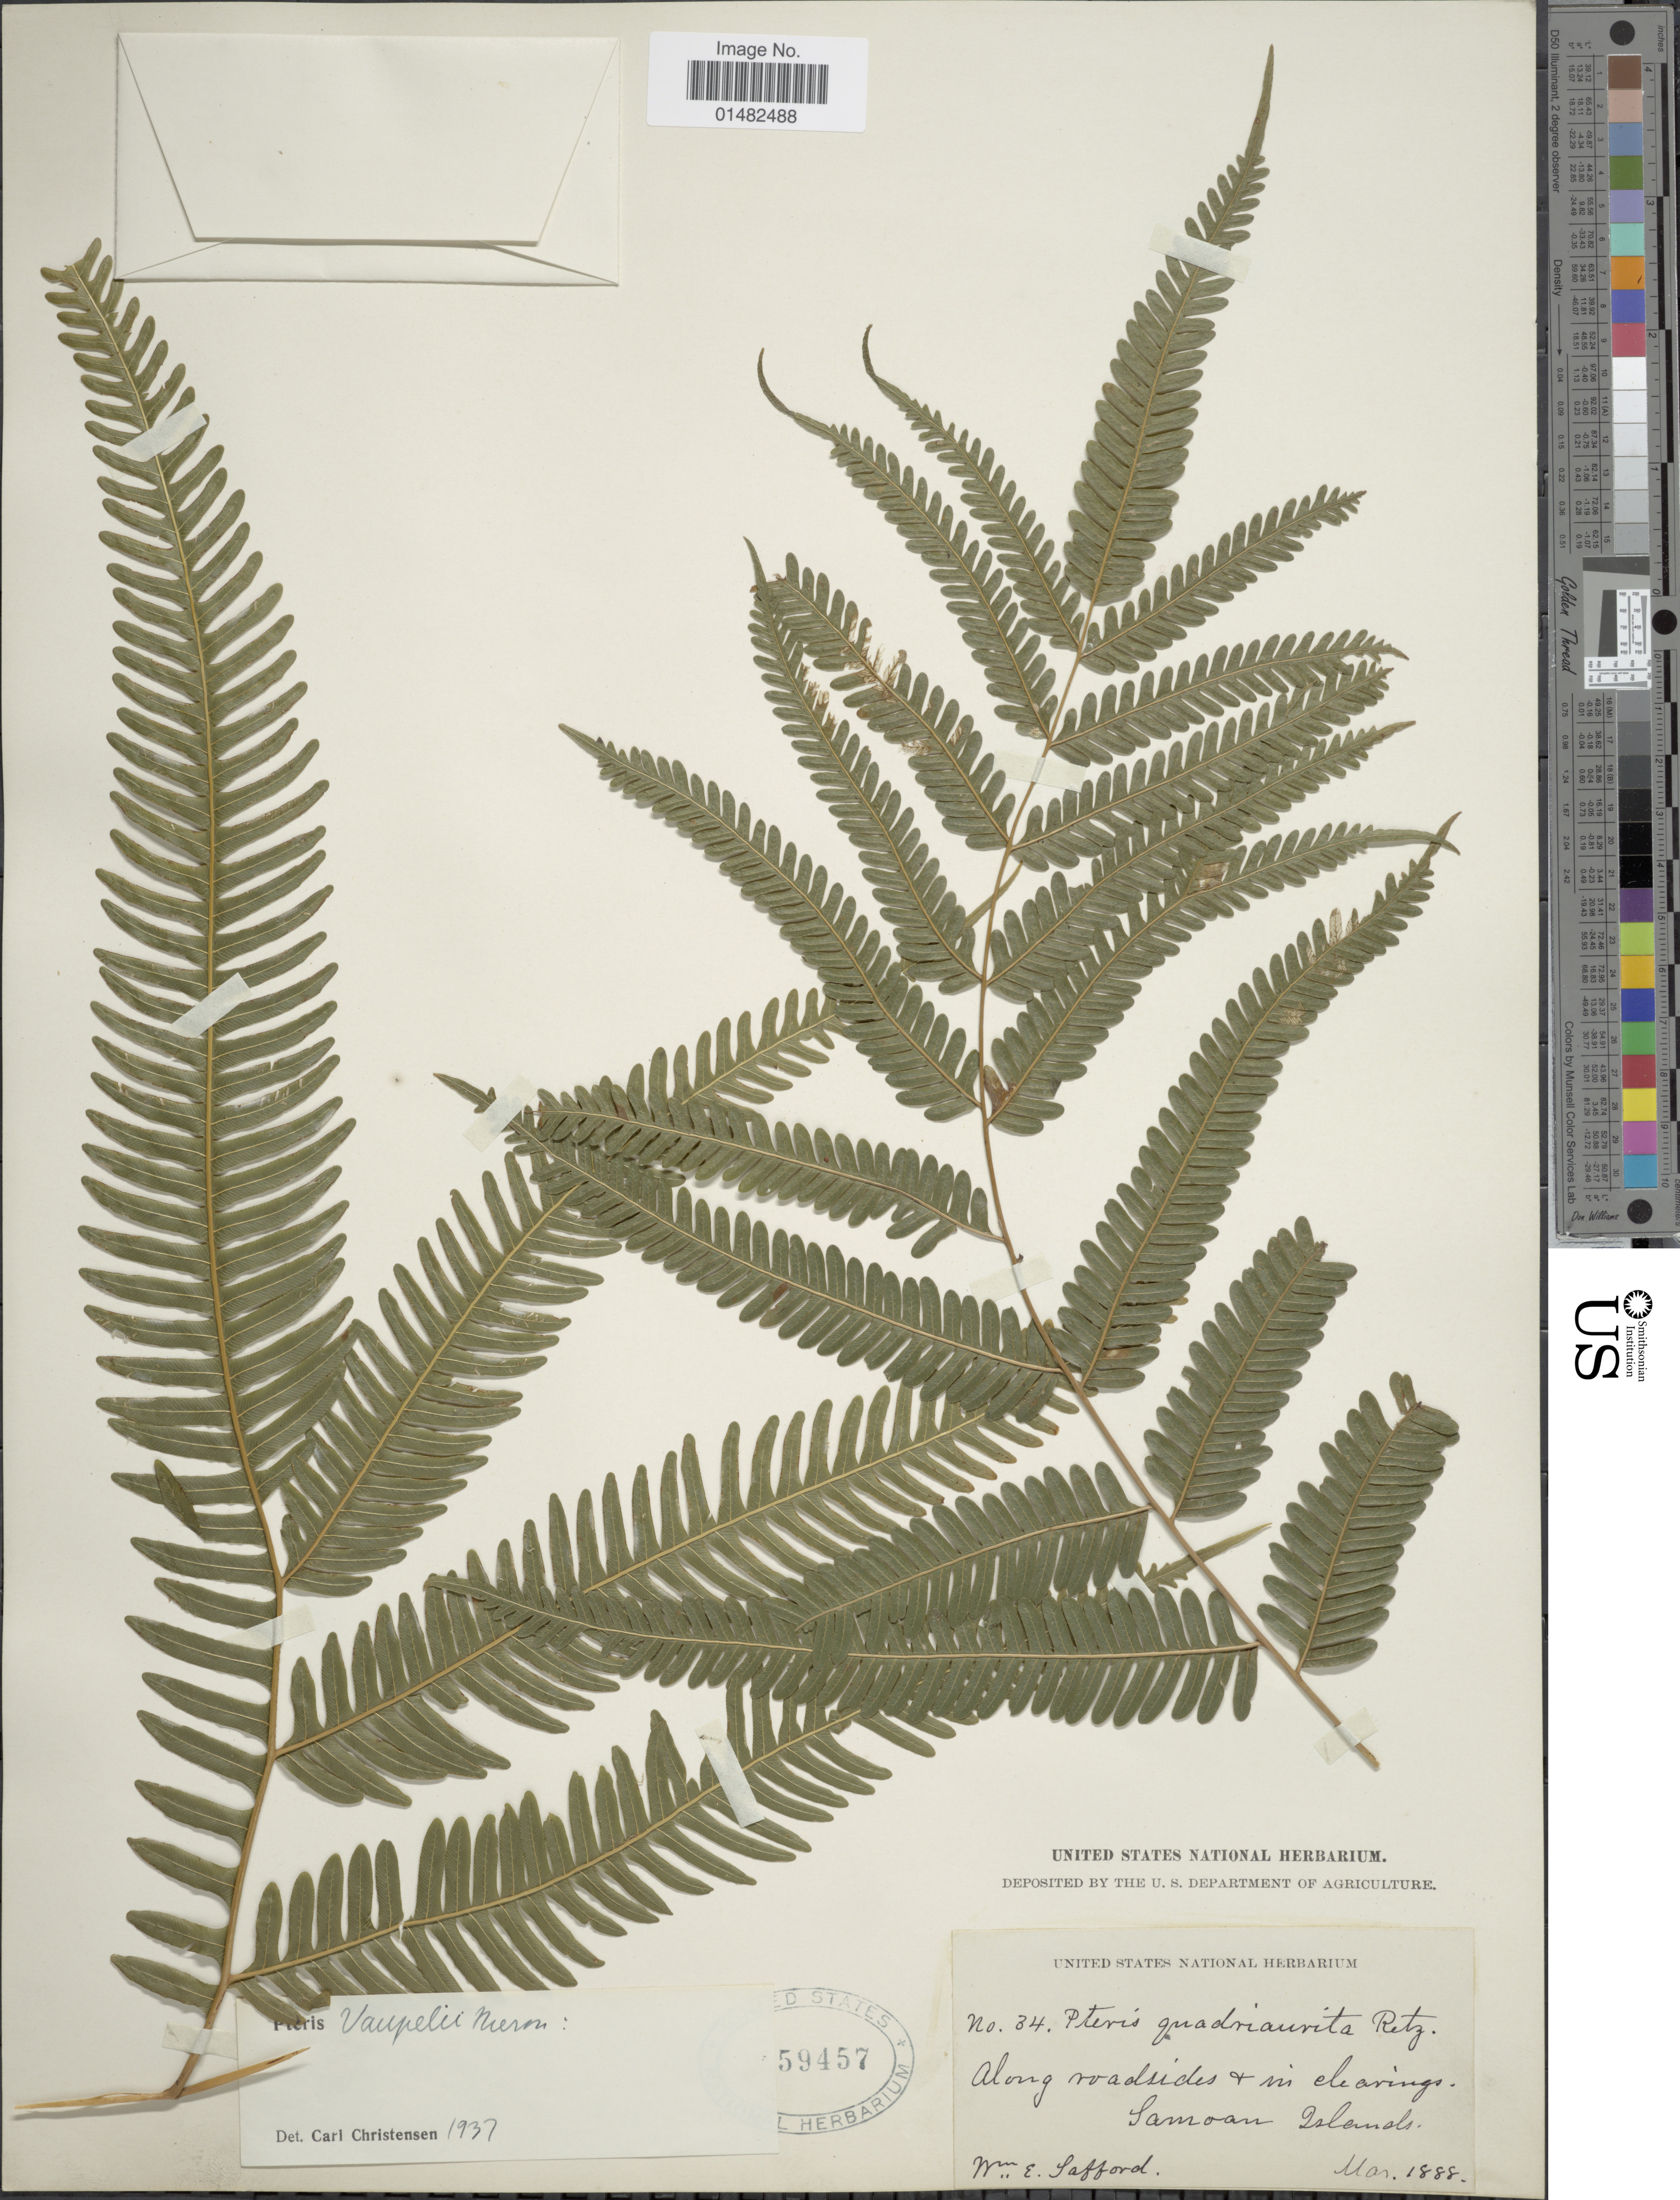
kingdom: Plantae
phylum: Tracheophyta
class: Polypodiopsida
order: Polypodiales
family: Pteridaceae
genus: Pteris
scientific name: Pteris vaupelii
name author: Hieron.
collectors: W. E. Safford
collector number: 34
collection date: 1888-03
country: American Samoa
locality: Samoan Island, along roadsides in clearings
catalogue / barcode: US 59457